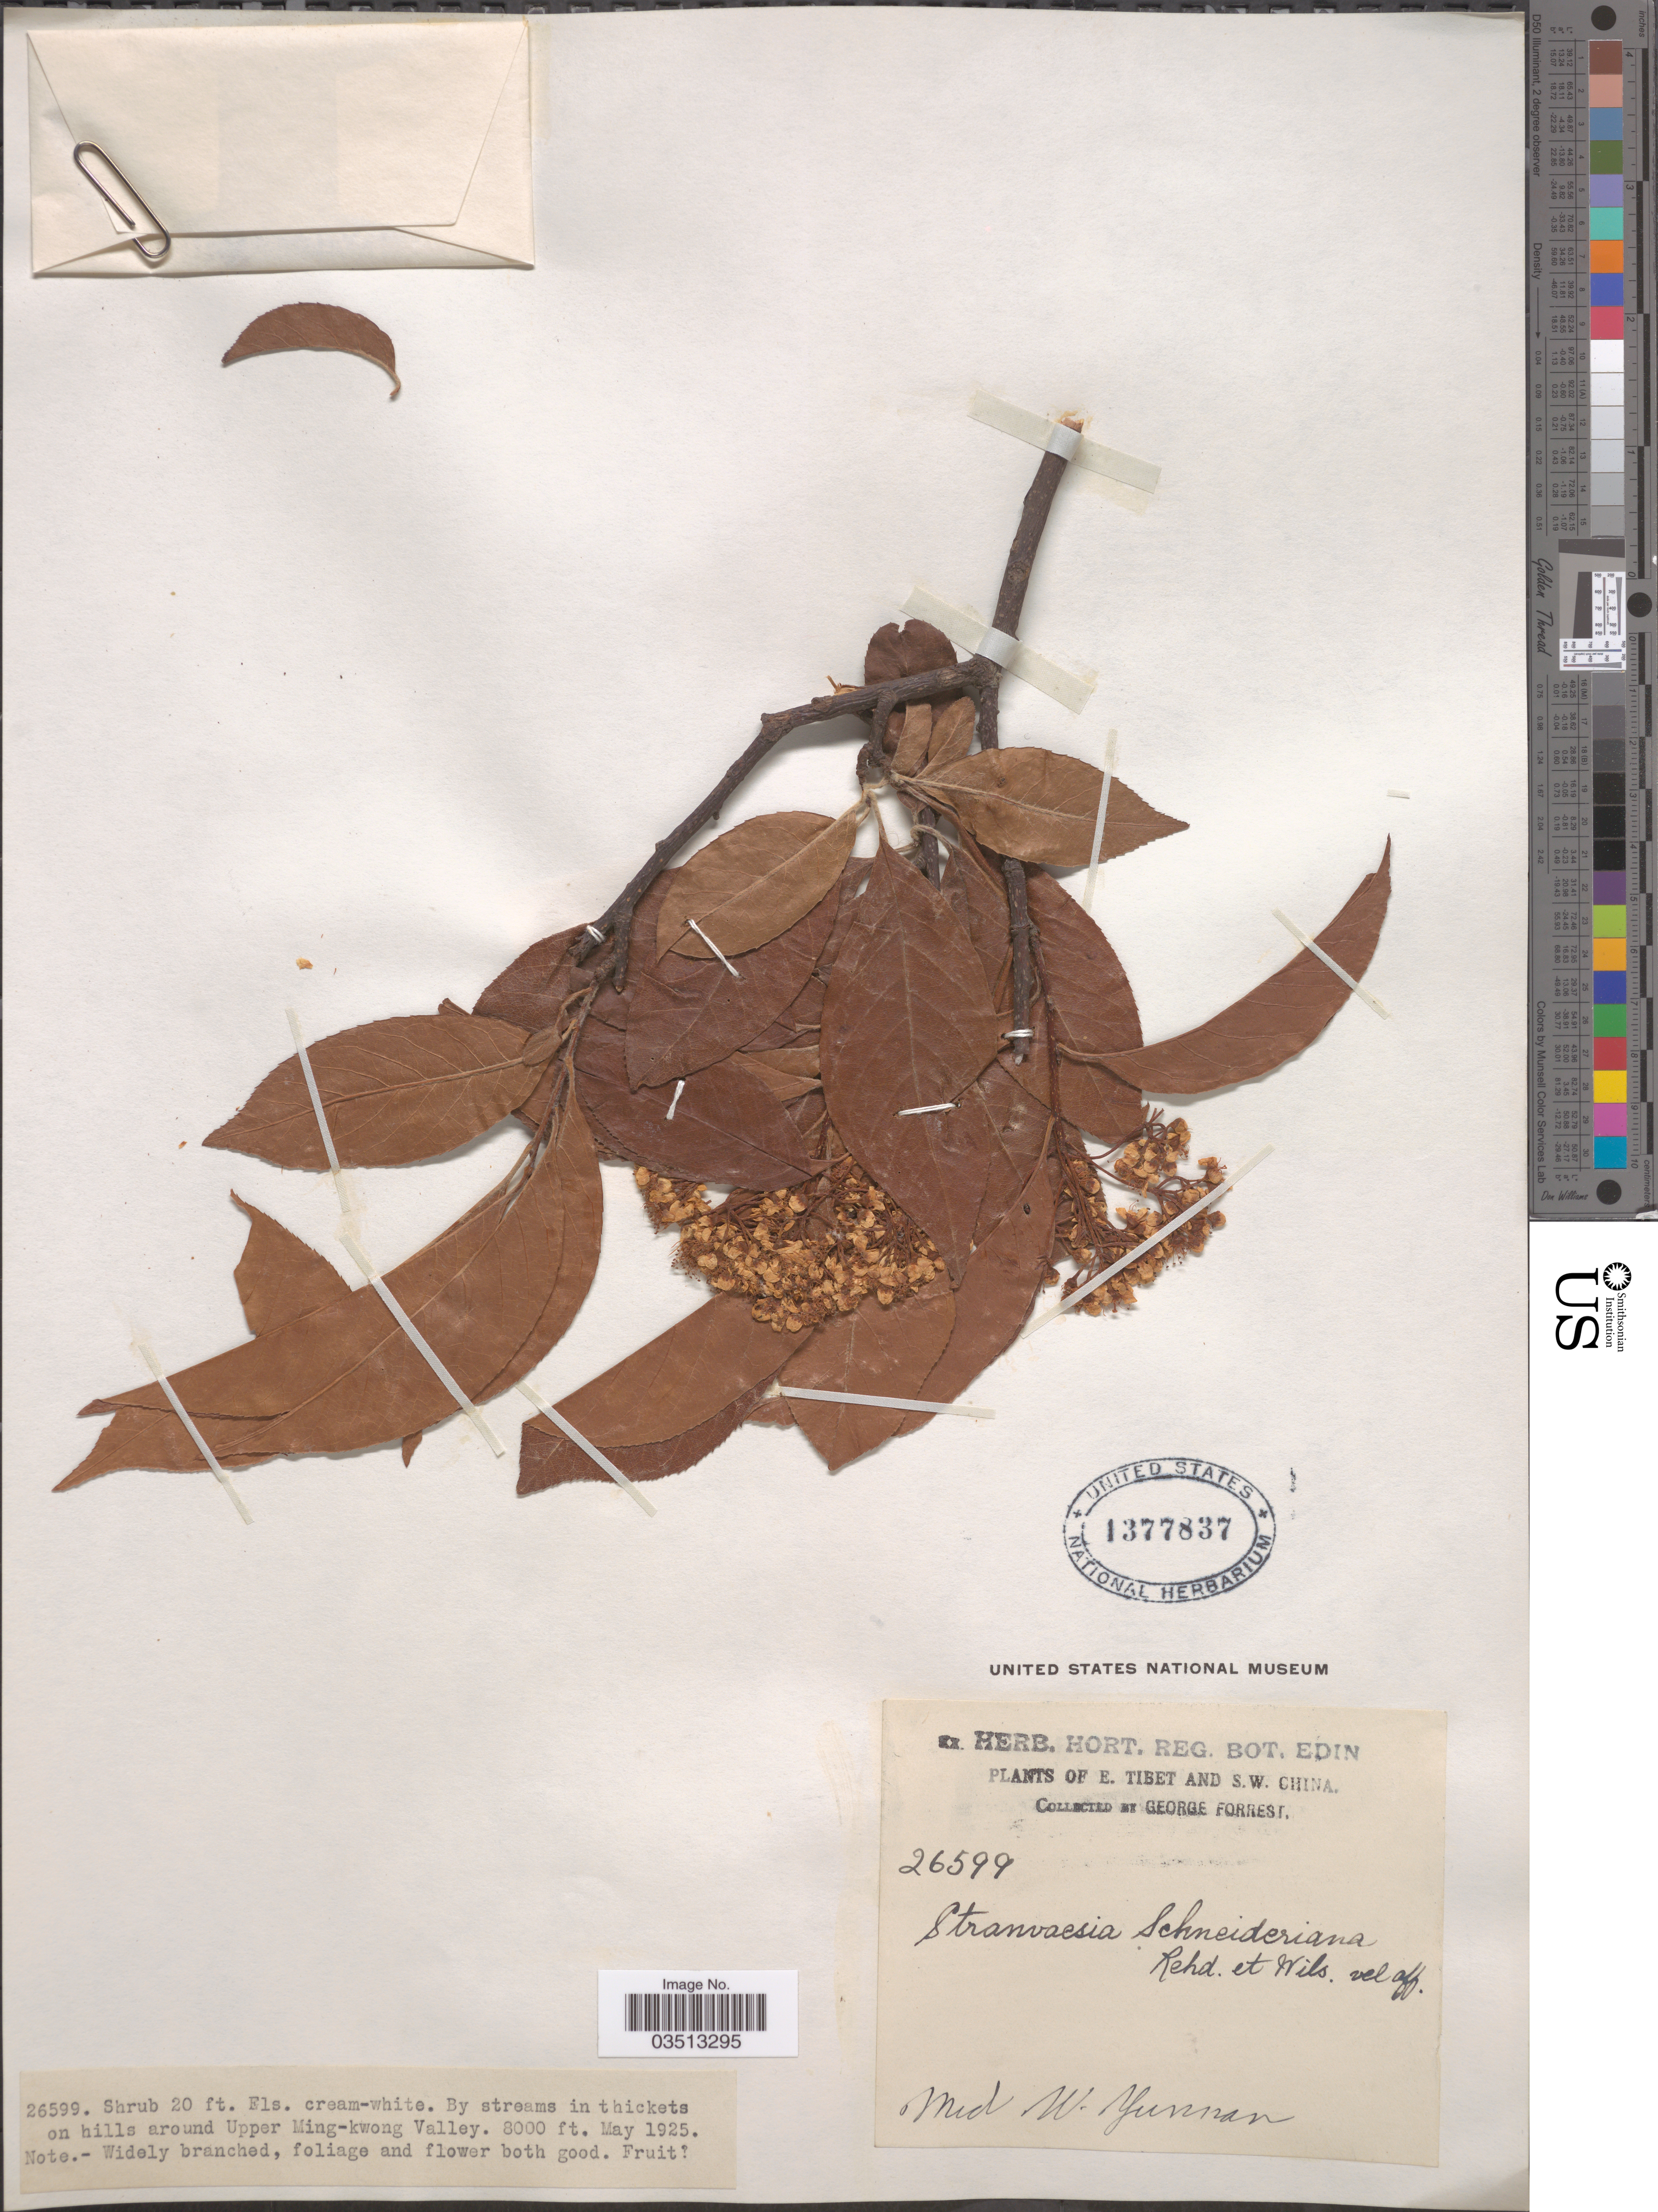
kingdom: Plantae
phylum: Tracheophyta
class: Magnoliopsida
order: Rosales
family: Rosaceae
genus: Pourthiaea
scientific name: Pourthiaea arguta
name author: Decne.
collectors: G. Forrest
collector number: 26599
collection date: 1925-05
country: China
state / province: Yunnan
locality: On hills around Upper Ming-kwong Valley. S.W. China. Mid W. Yunnan.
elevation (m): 2438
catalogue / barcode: US 1377837